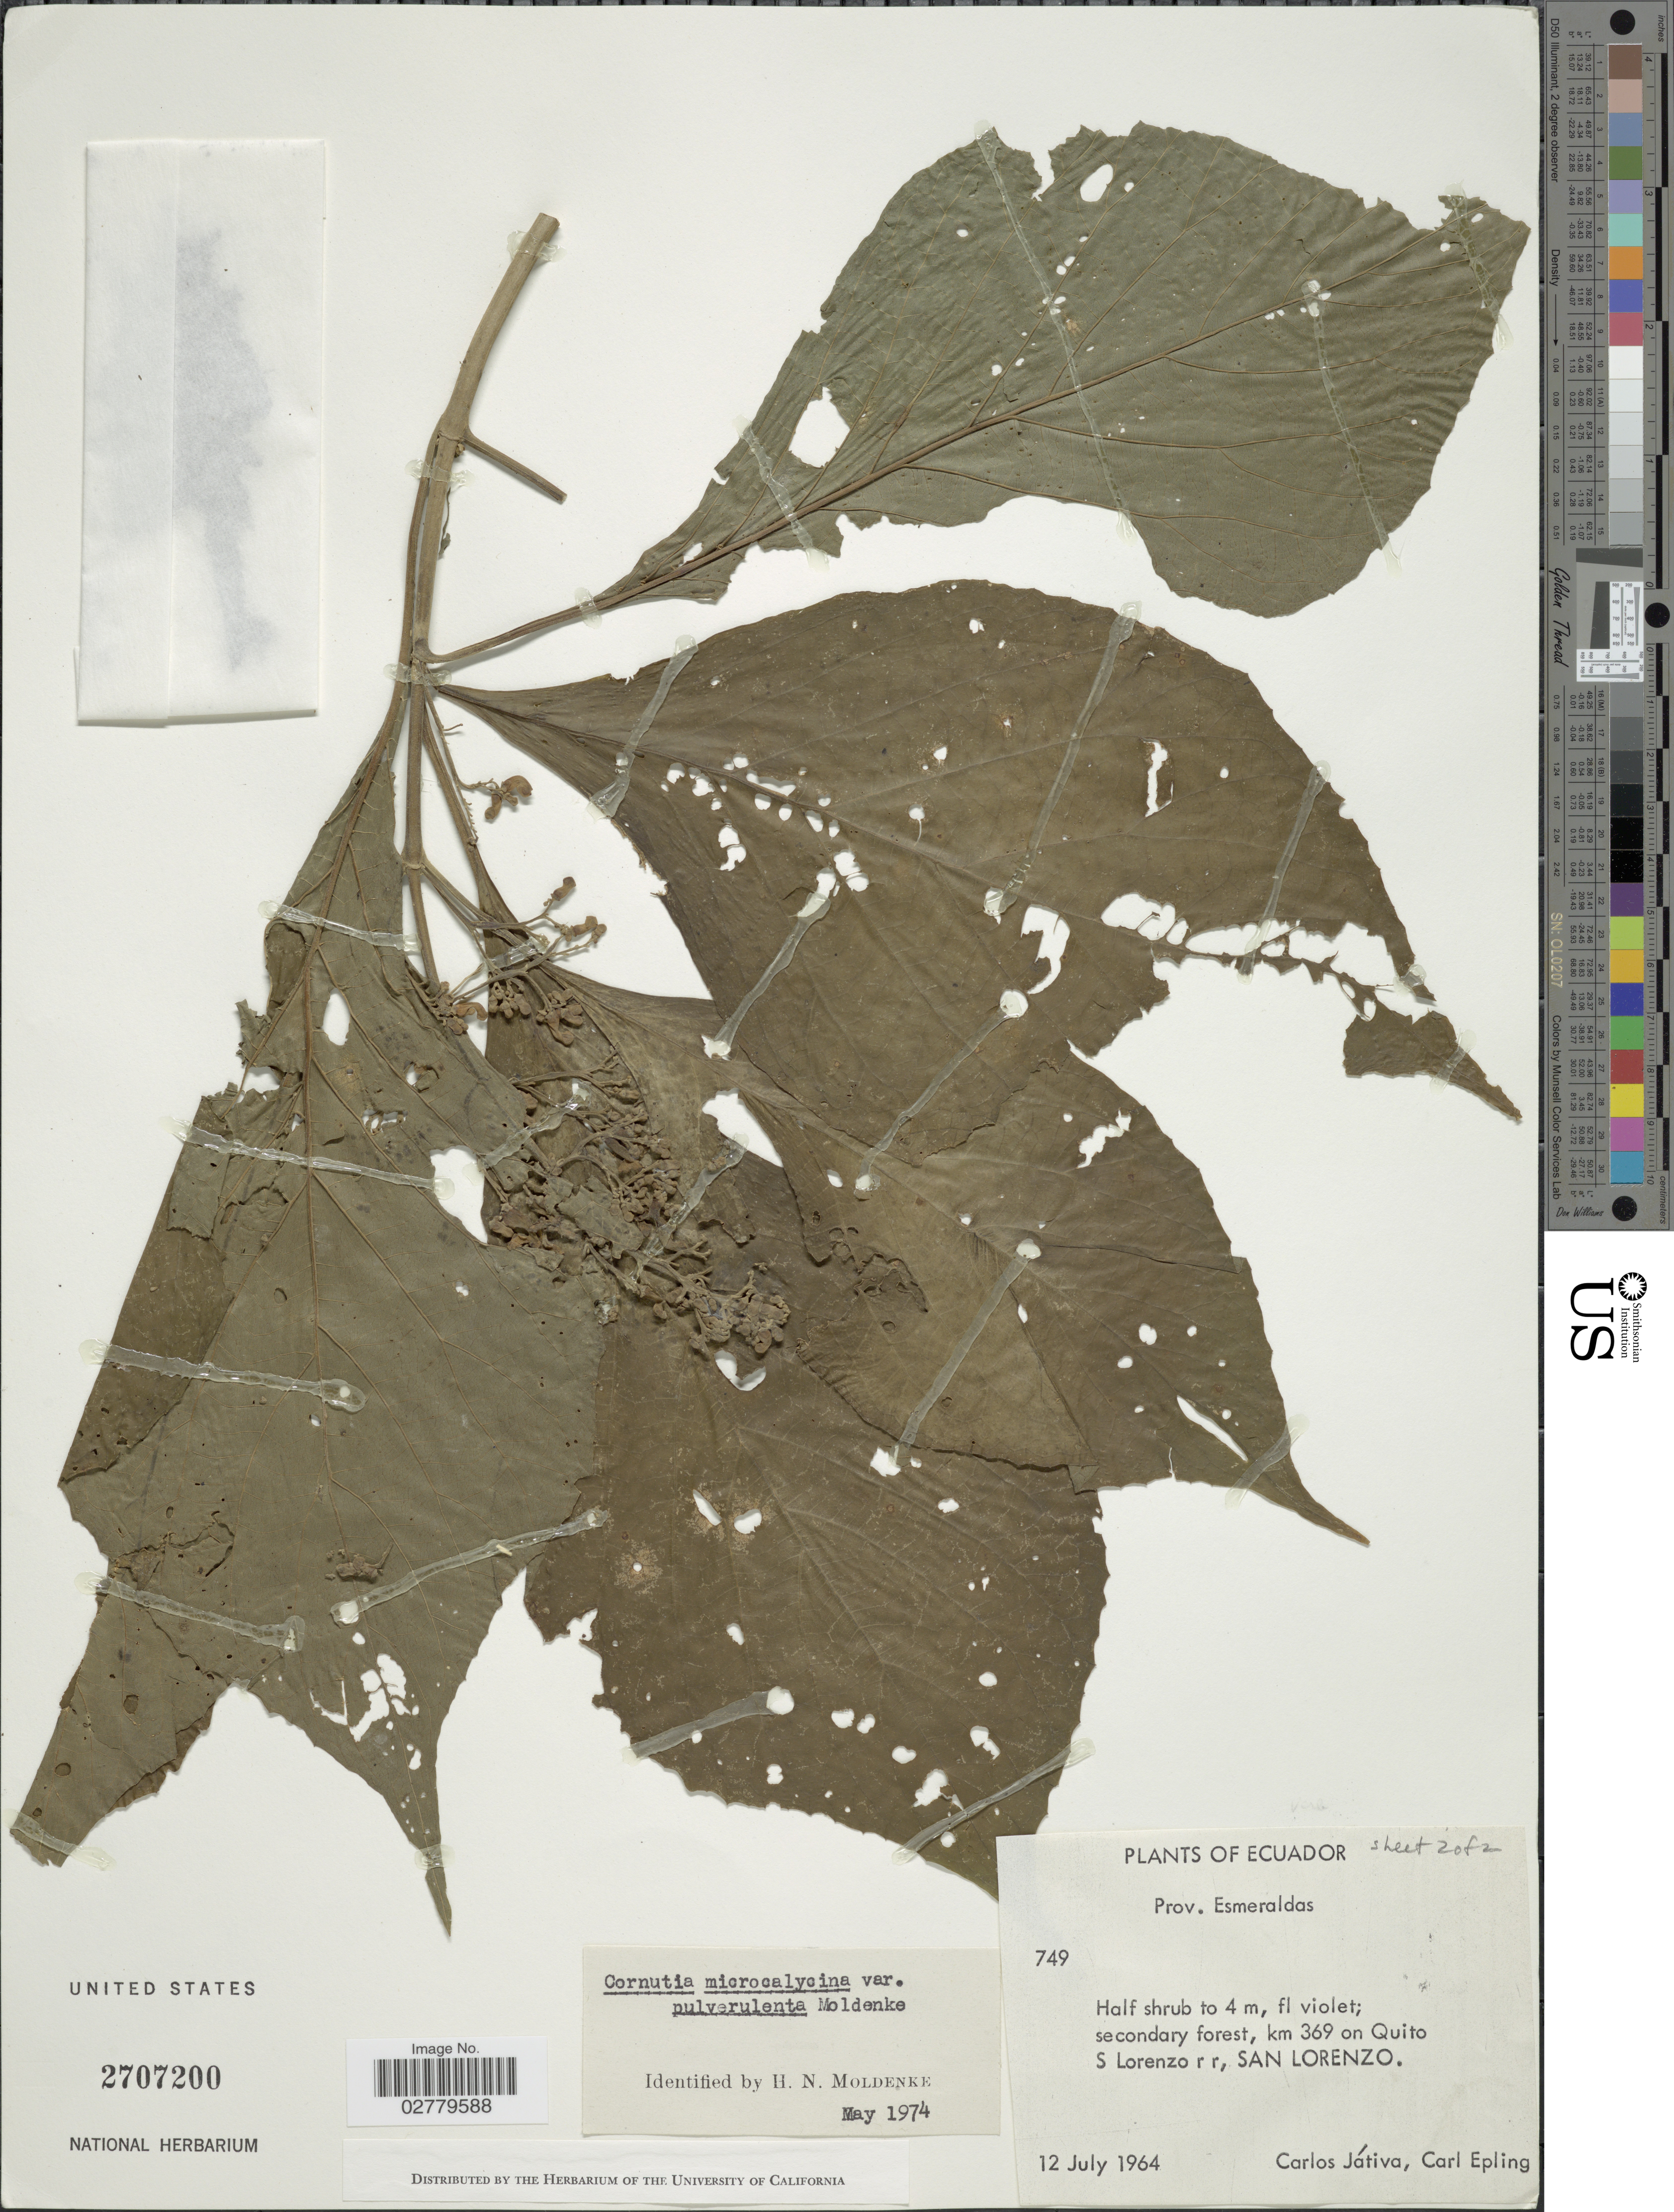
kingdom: Plantae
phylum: Tracheophyta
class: Magnoliopsida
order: Lamiales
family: Lamiaceae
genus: Cornutia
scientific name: Cornutia microcalycina var. pulverulenta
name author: Moldenke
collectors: C. D. Játiva & C. C. Epling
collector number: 749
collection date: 1964-07-12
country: Ecuador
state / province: Esmeraldas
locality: Secondary forest, km 369 on Quito S Lorenzo r r, San Lorenzo.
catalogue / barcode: US 2707200